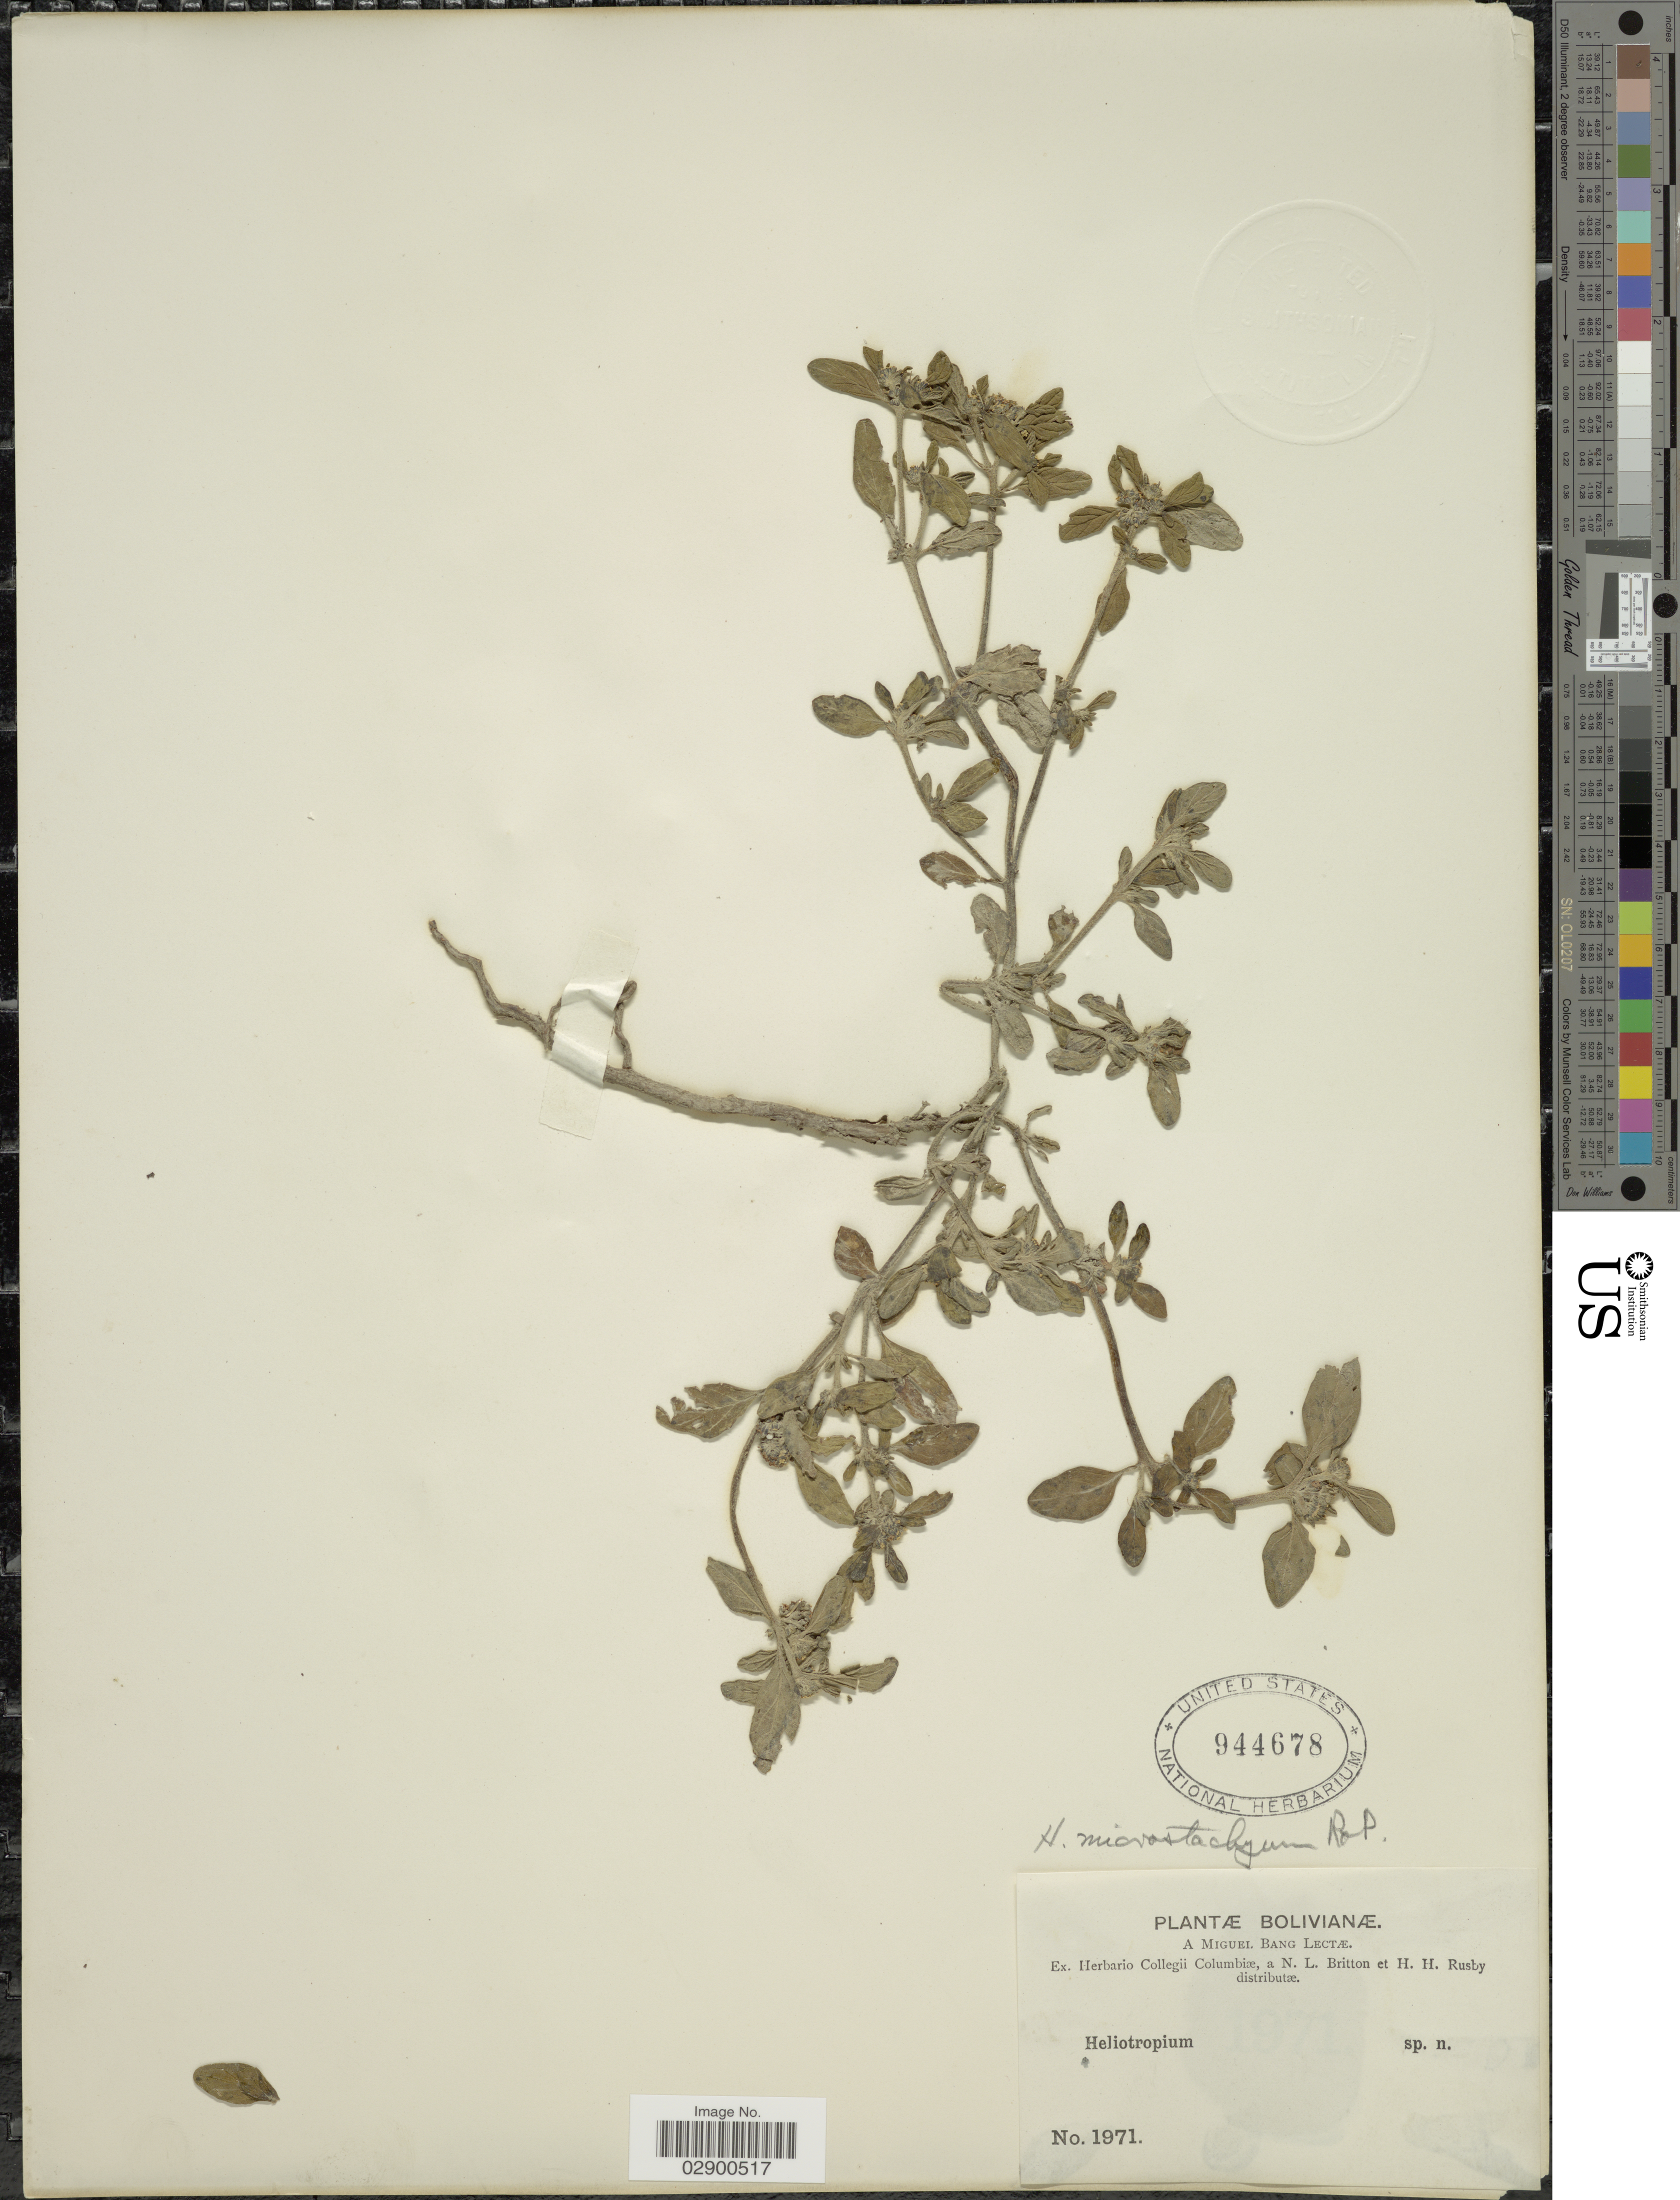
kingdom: Plantae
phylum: Tracheophyta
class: Magnoliopsida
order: Boraginales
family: Heliotropiaceae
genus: Heliotropium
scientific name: Heliotropium microstachyum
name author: Ruiz & Pav.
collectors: M. Bang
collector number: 1971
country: Bolivia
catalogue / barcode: US 944678